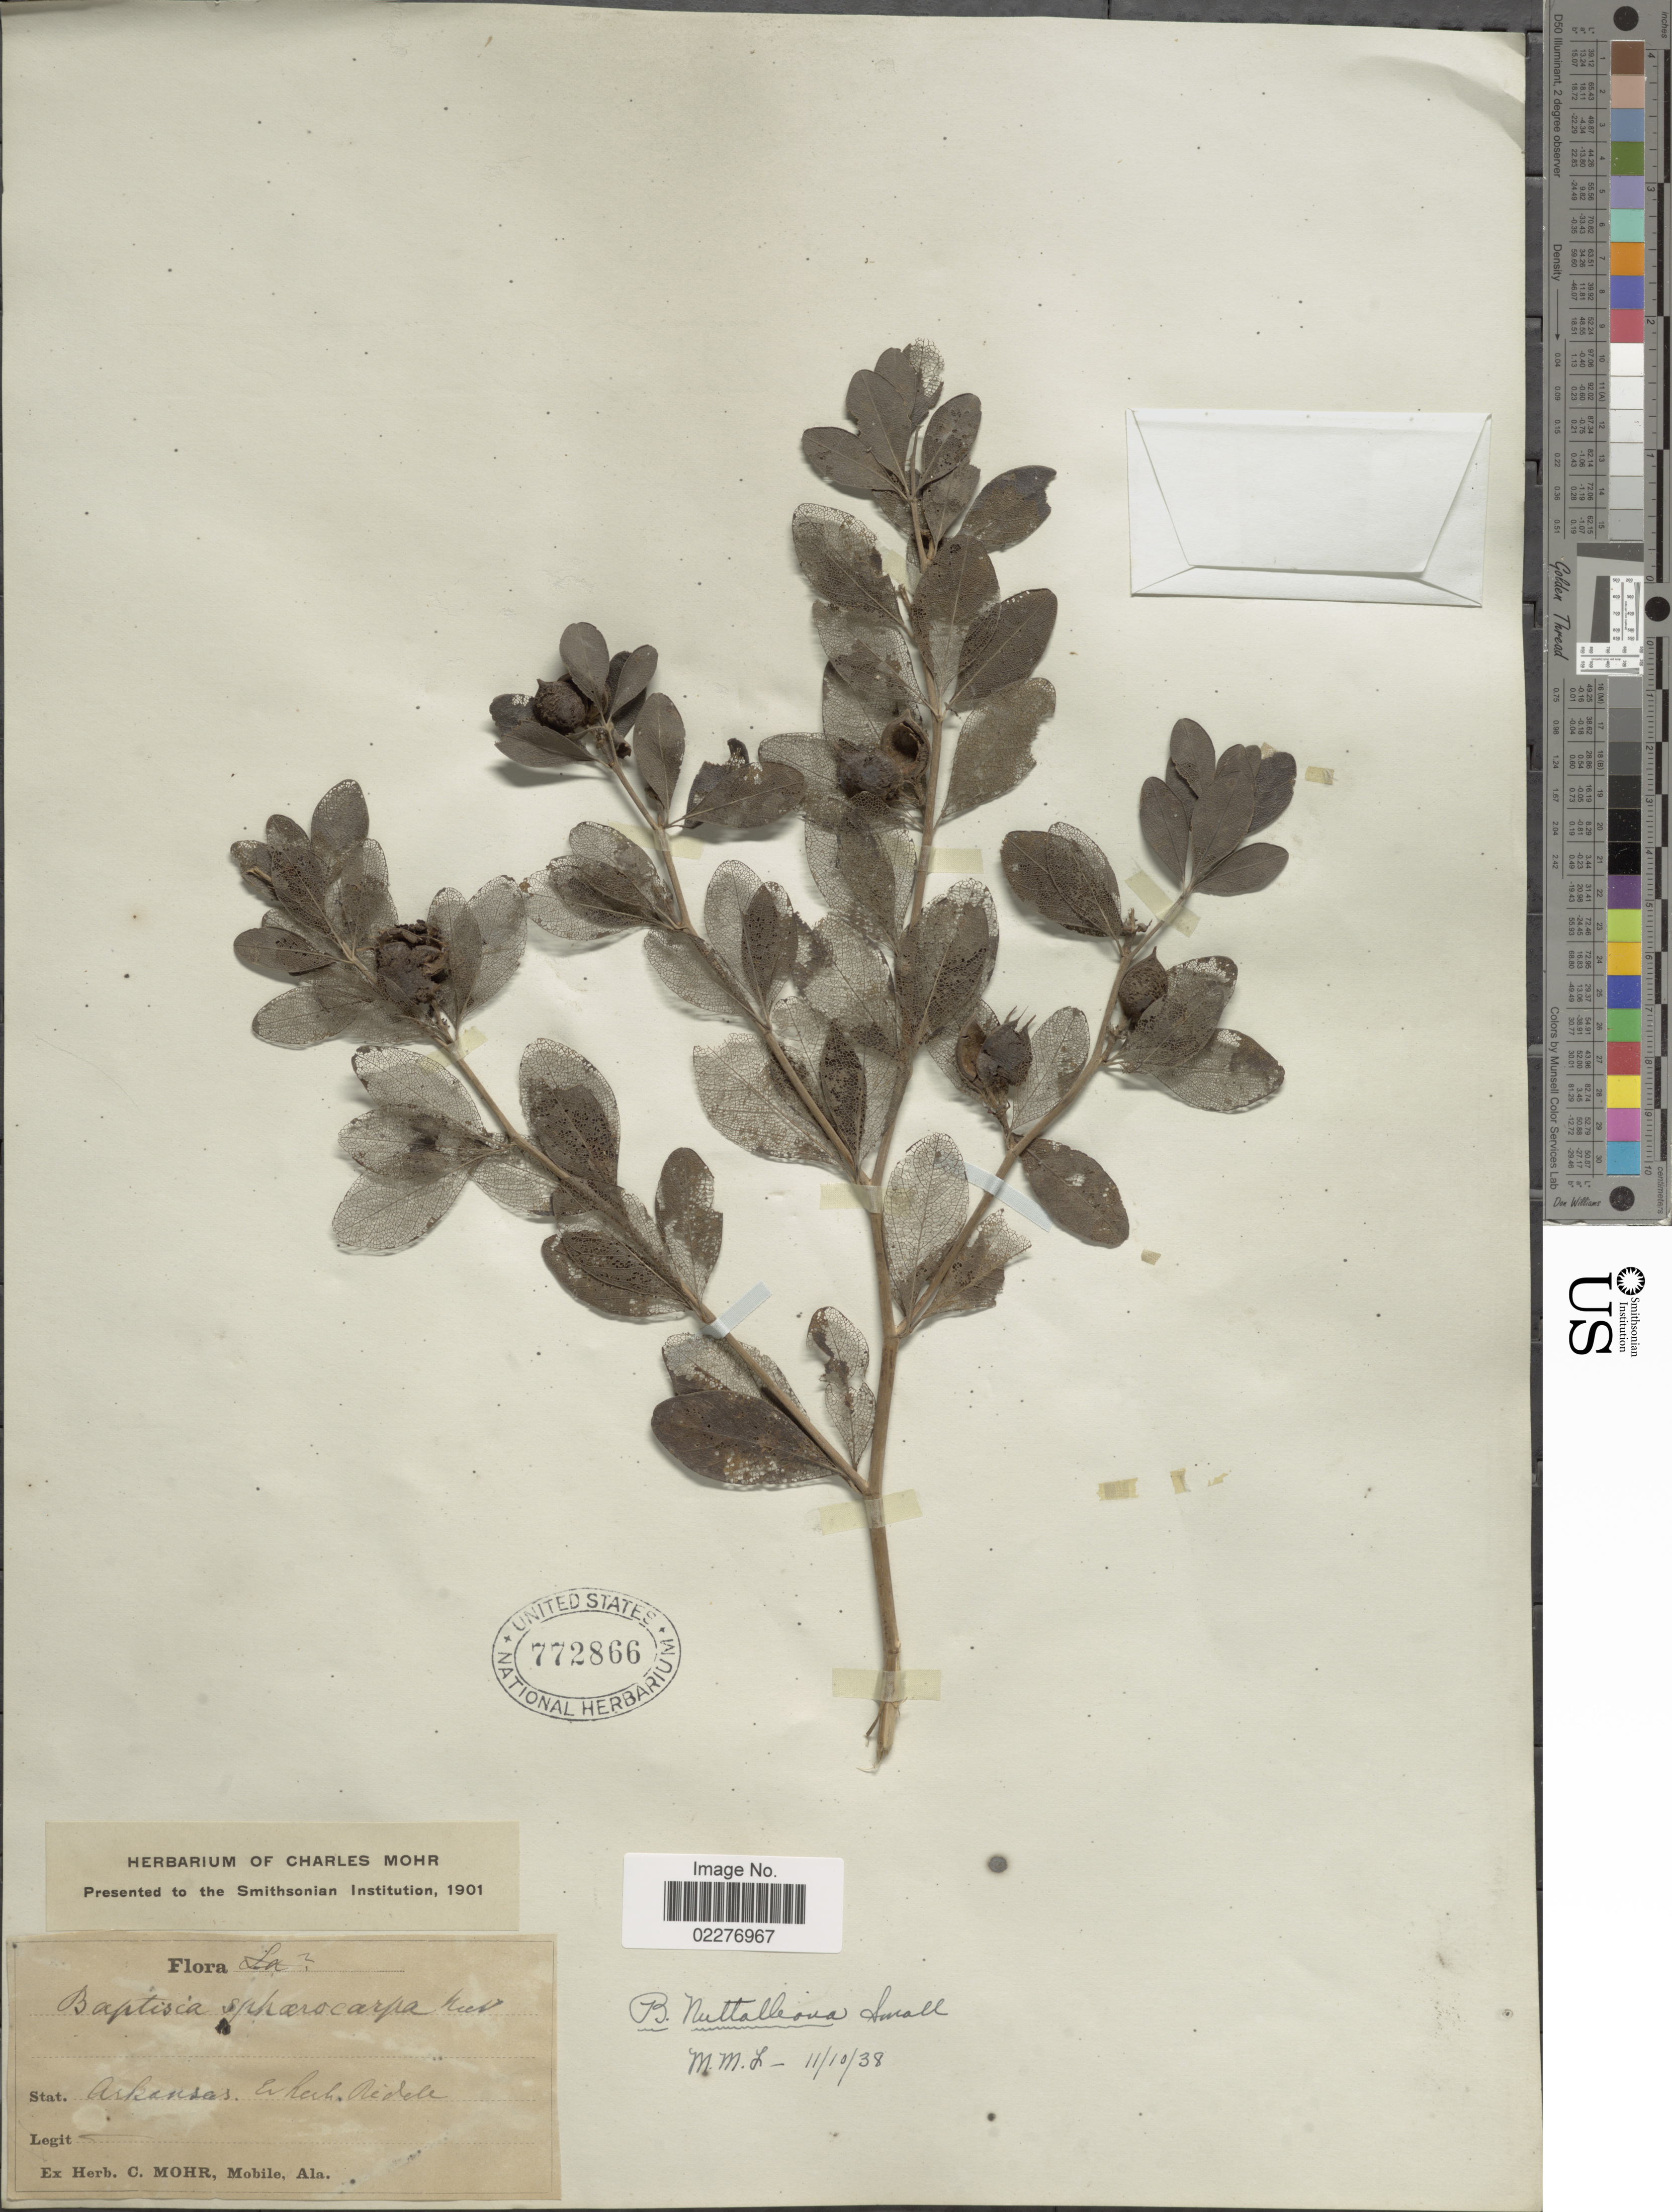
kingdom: Plantae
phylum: Tracheophyta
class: Magnoliopsida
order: Fabales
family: Fabaceae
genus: Baptisia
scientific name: Baptisia nuttalliana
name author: Small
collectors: ex herb. Ridele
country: United States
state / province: Arkansas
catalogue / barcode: US 772866